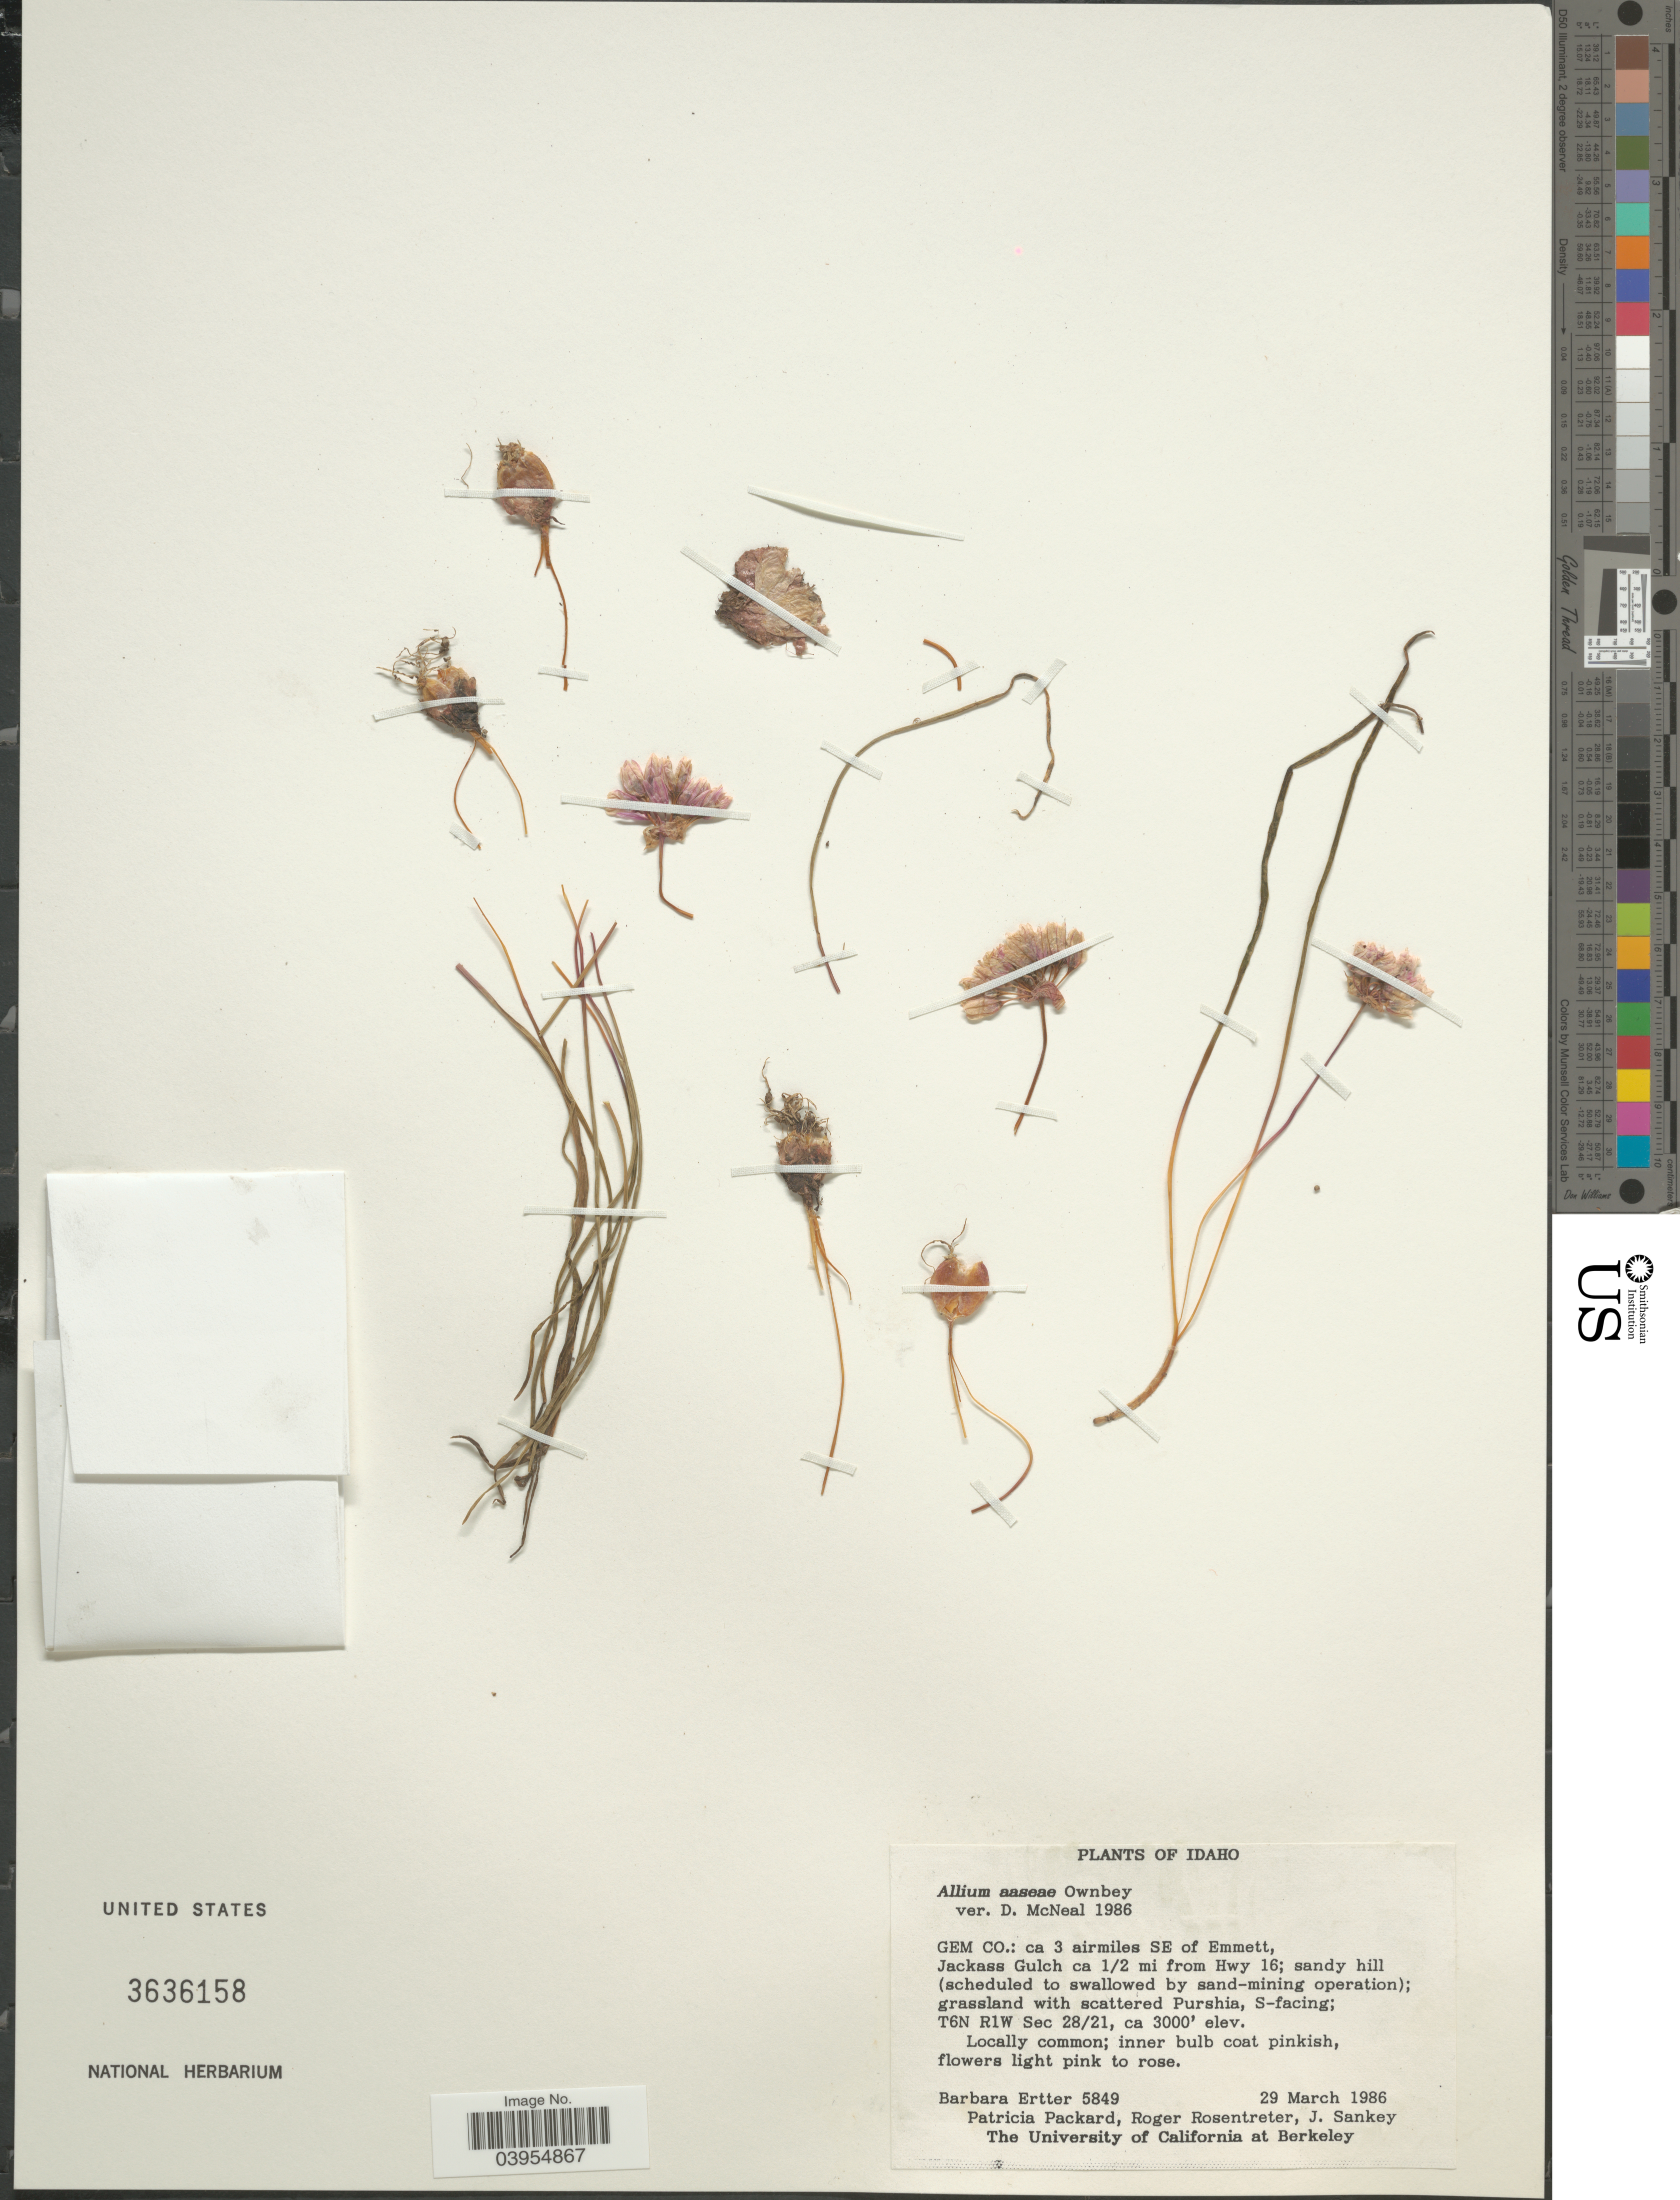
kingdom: Plantae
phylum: Tracheophyta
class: Liliopsida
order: Asparagales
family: Amaryllidaceae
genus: Allium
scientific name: Allium aaseae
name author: Ownbey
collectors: B. Ertter, P. Packard, R. Rosentreter & J. Sankey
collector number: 5849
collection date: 1986-03-29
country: United States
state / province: Idaho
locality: Gem Co.: ca 3 airmiles SE of Emmett, Jackass Gulch ca ½ mi from Hwy 16. S-facing. T6N R1W Sec 28/21.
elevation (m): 914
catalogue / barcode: US 3636158